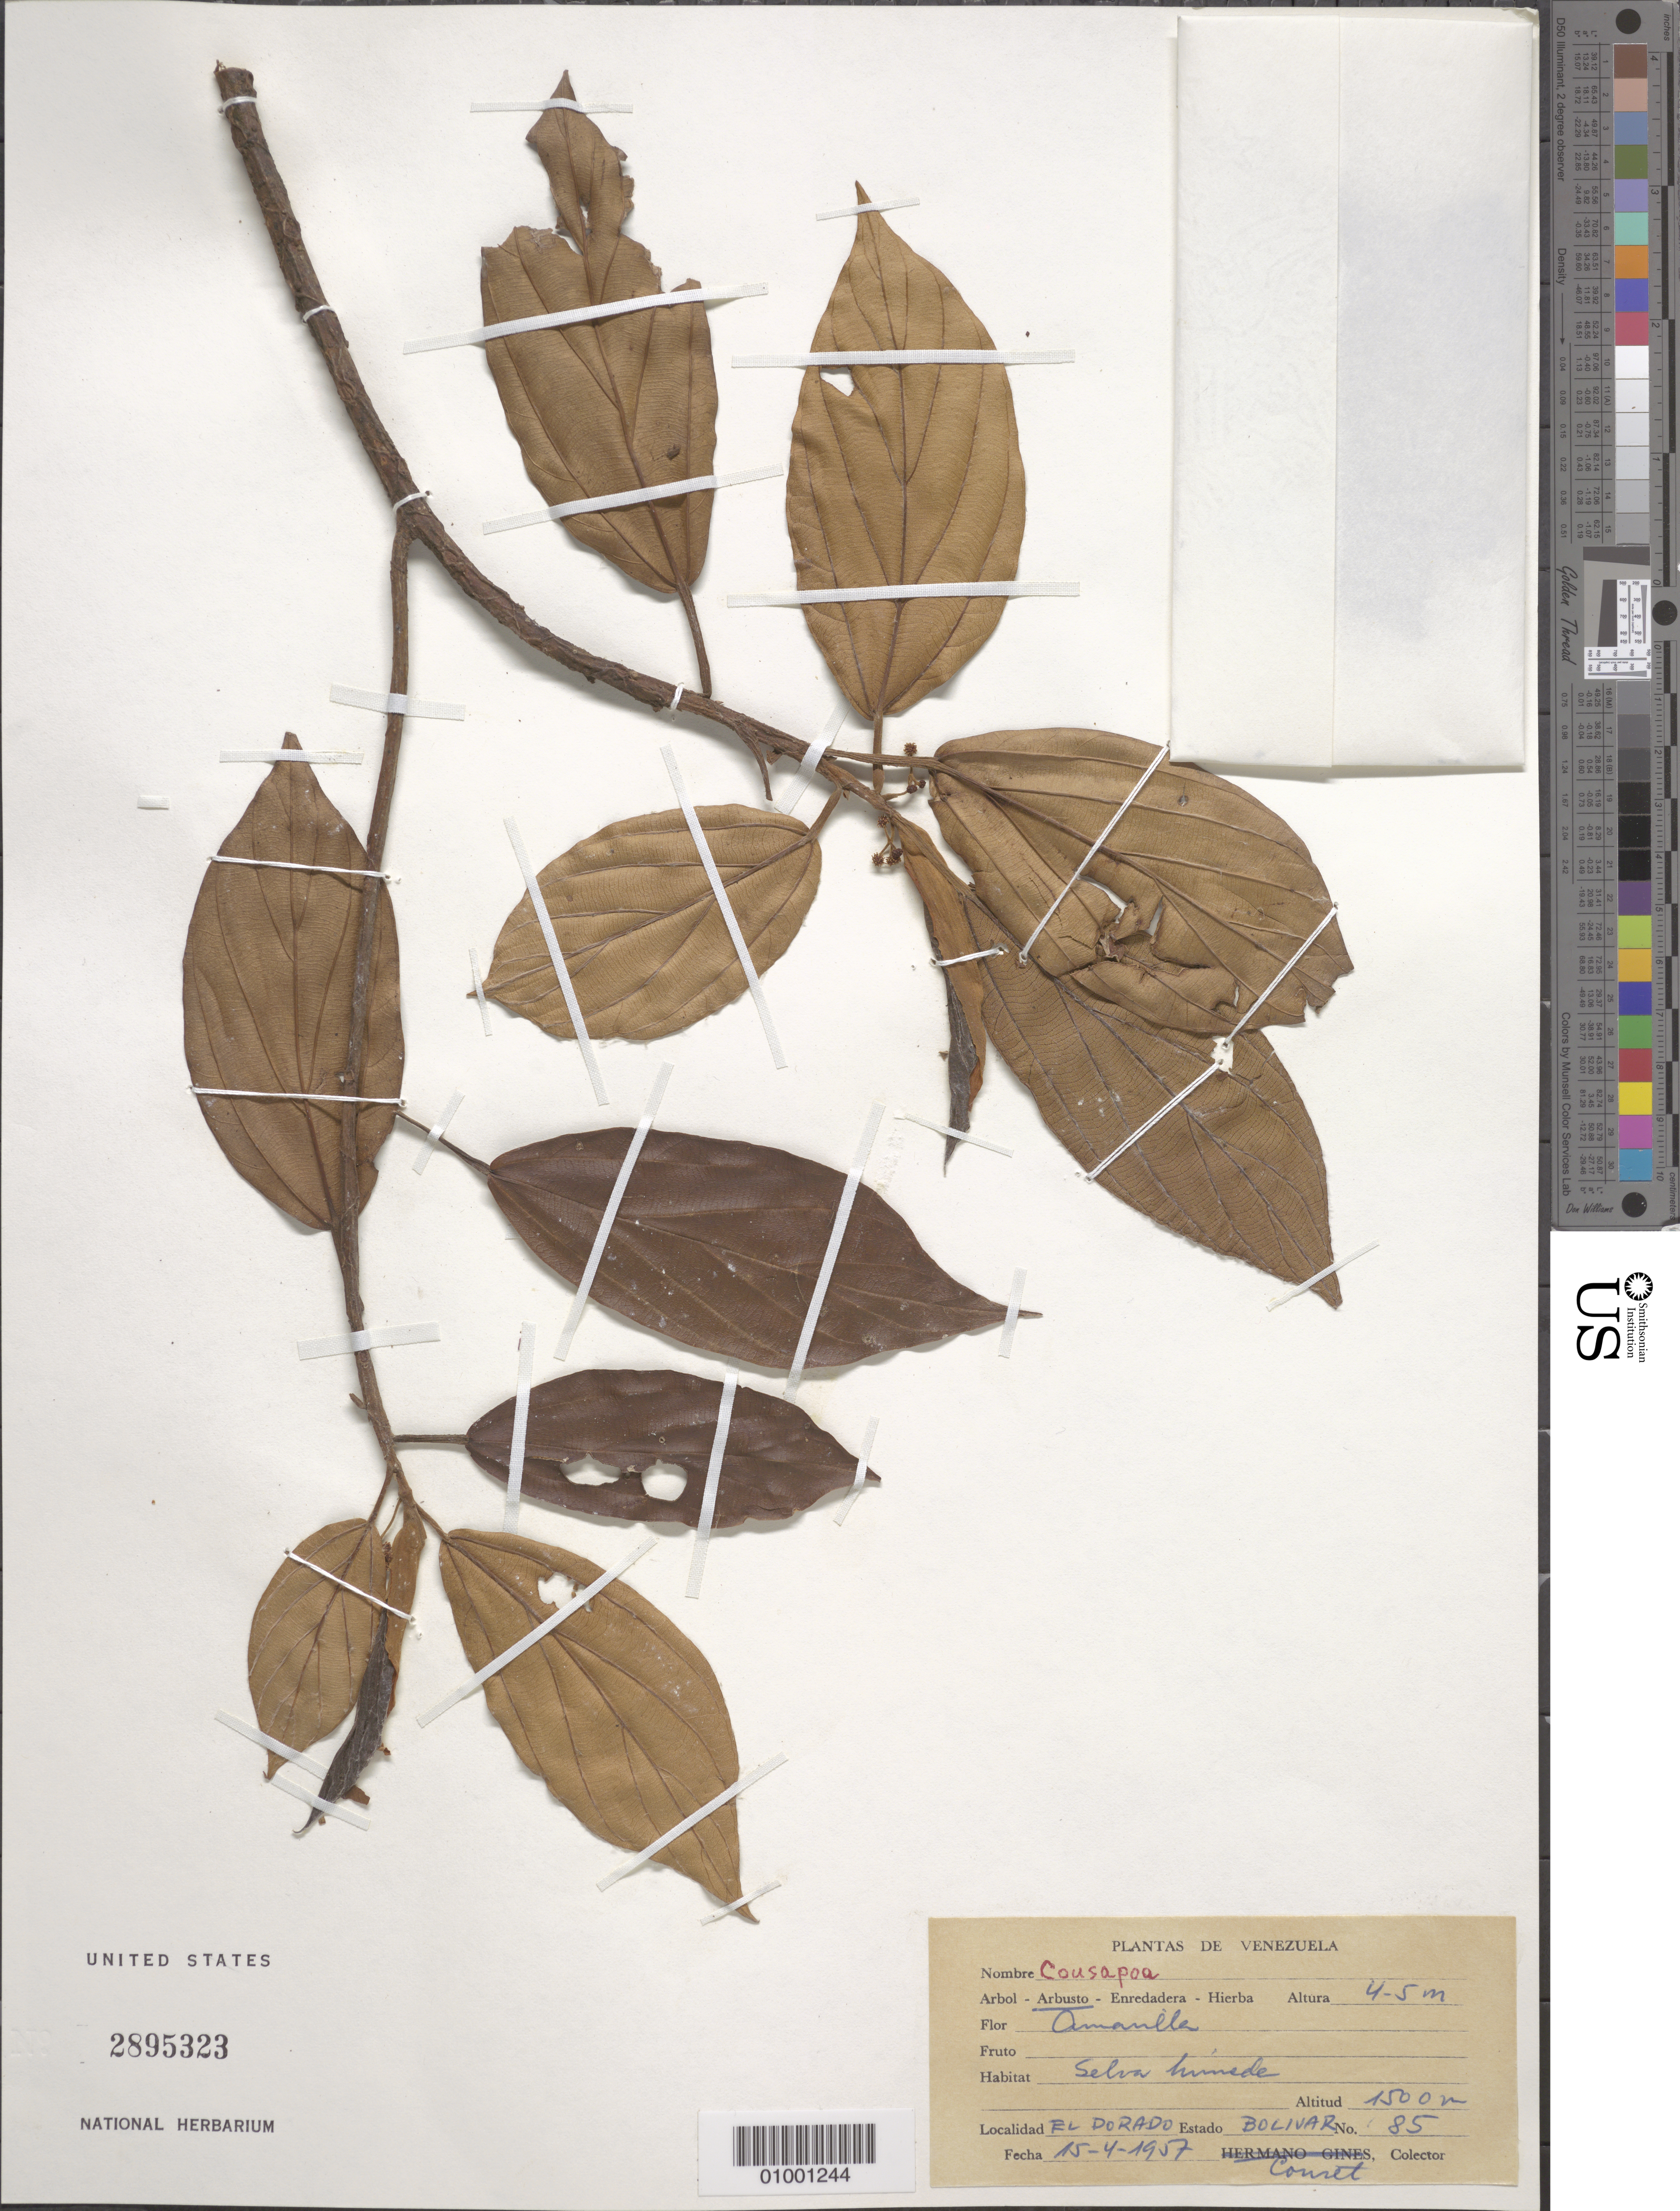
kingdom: Plantae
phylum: Tracheophyta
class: Magnoliopsida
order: Rosales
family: Urticaceae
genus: Coussapoa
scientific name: Coussapoa sp.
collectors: -. Couret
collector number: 85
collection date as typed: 15-Apr-57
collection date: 1957-04-15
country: Venezuela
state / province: Bolívar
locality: El Dorado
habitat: Selva húmeda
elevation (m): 1500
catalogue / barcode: US 2895323